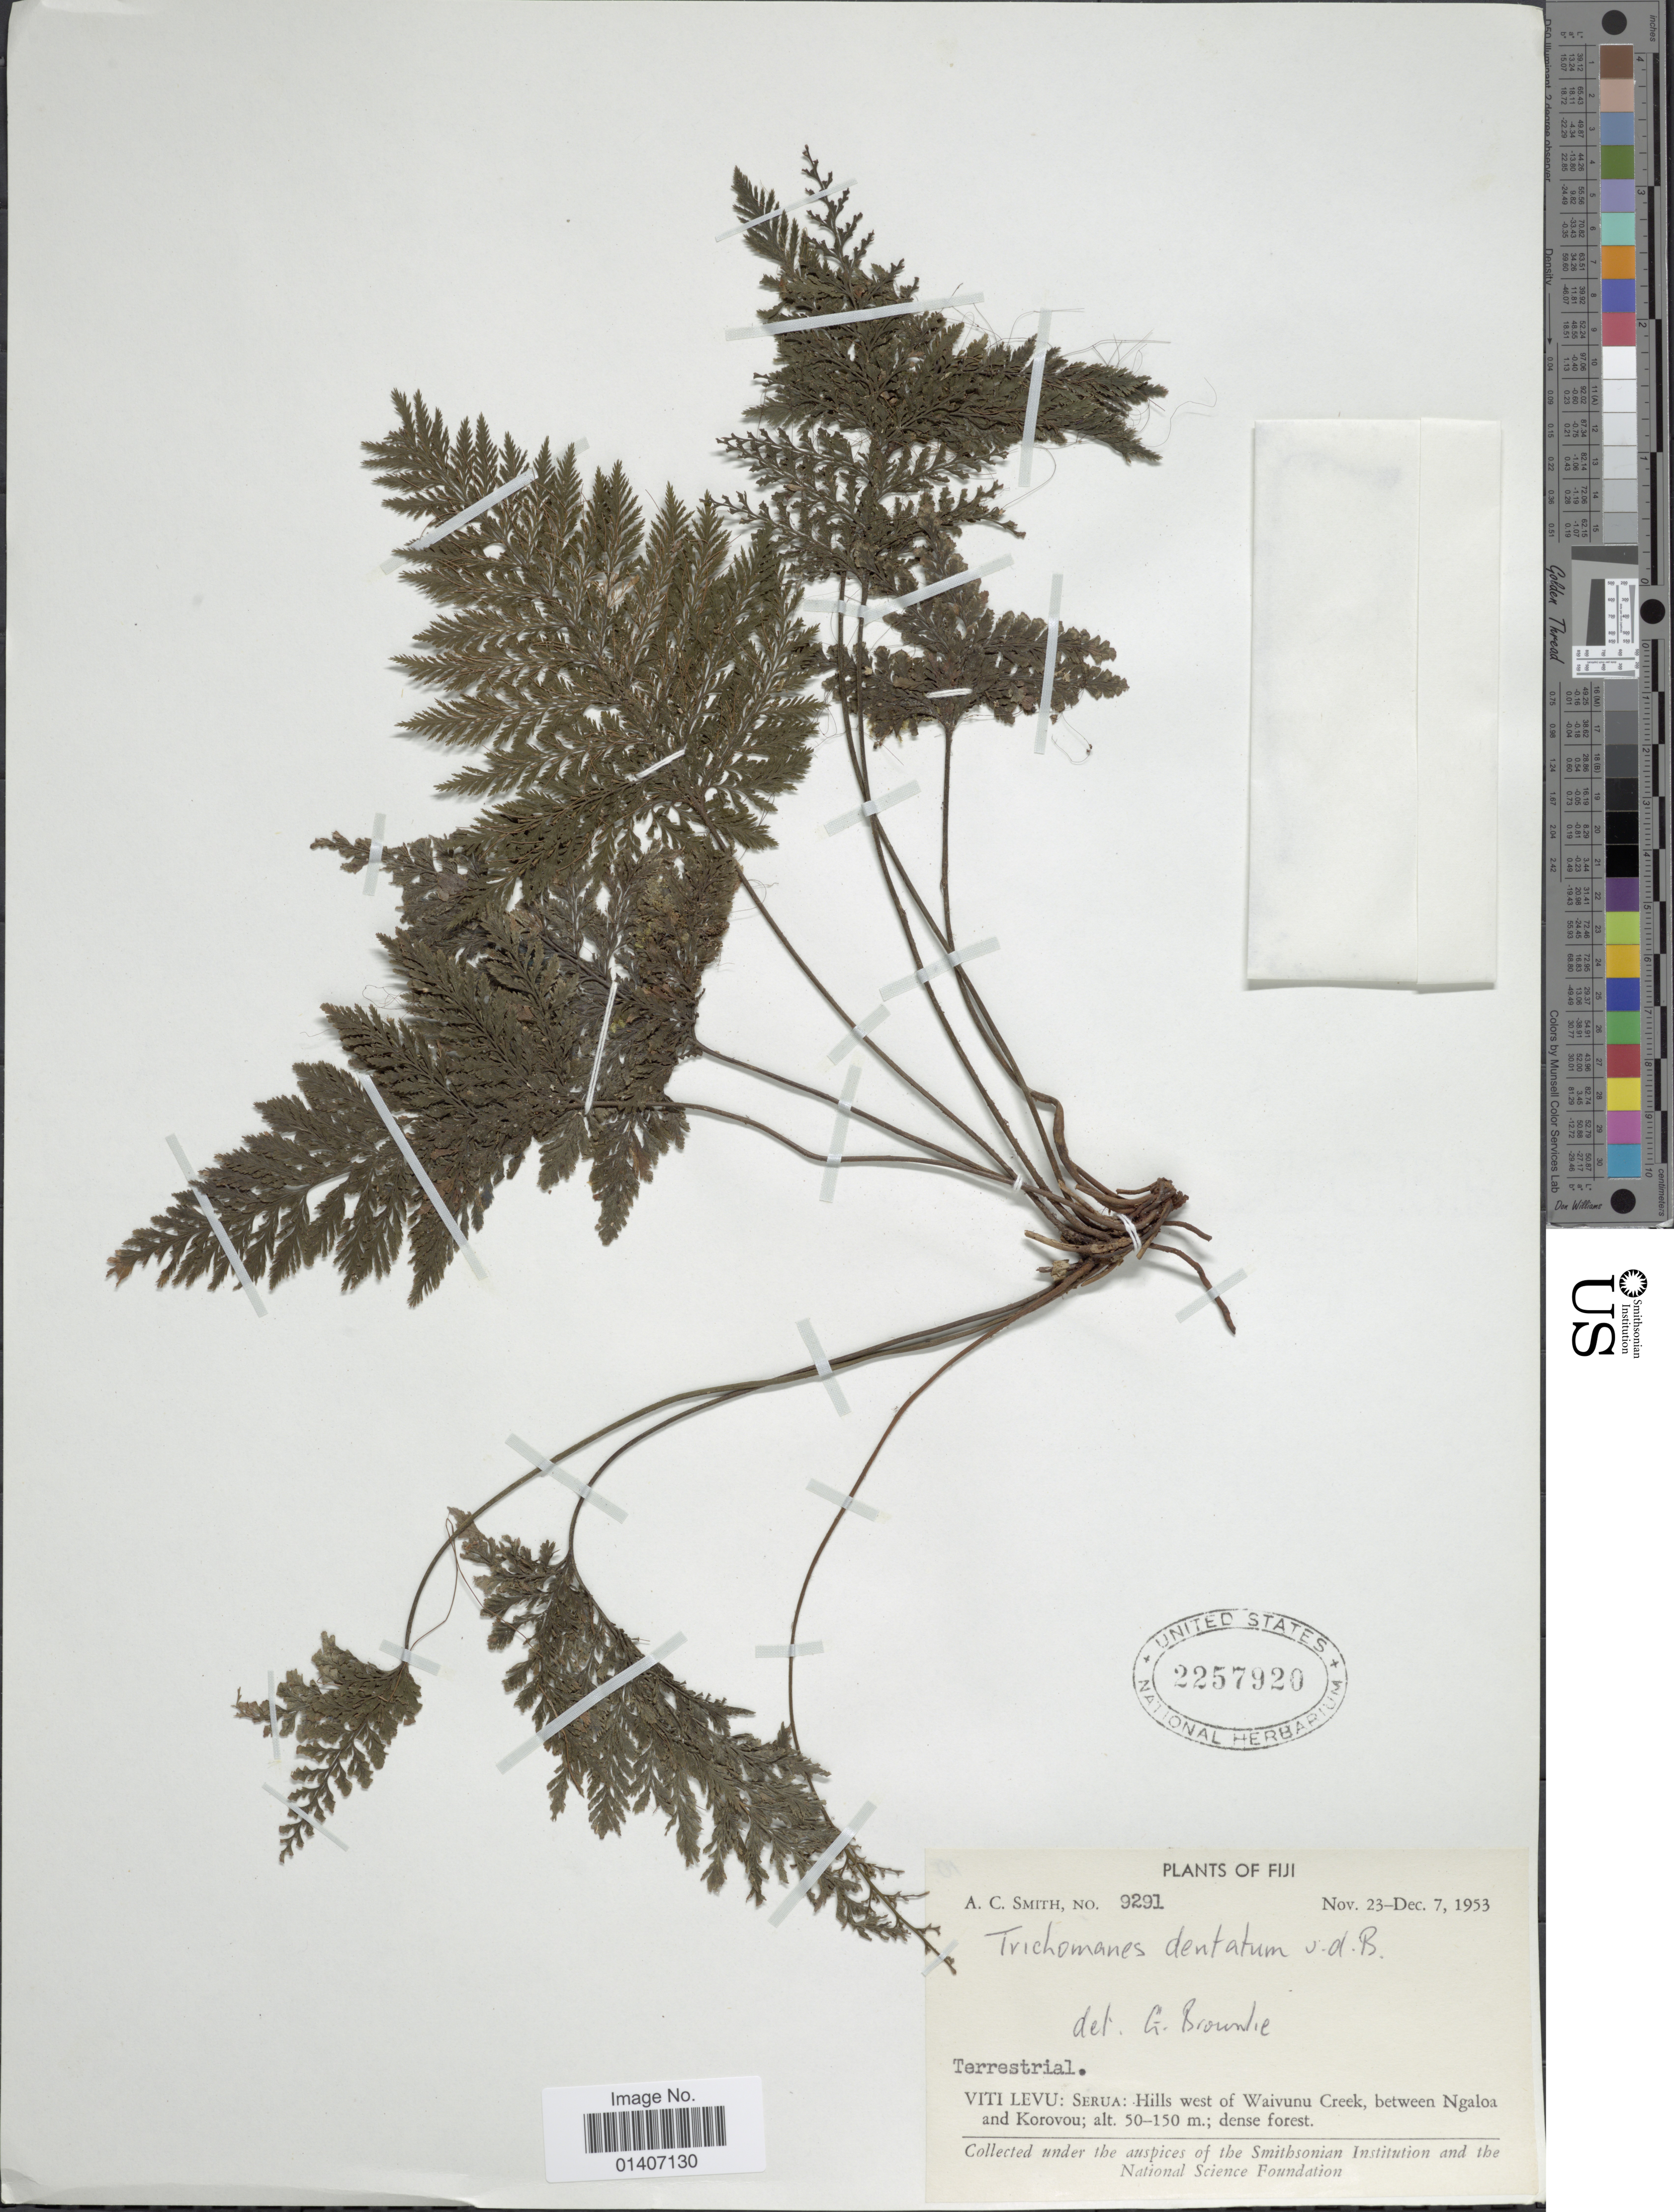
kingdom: Plantae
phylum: Tracheophyta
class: Polypodiopsida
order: Hymenophyllales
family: Hymenophyllaceae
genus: Abrodictyum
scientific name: Abrodictyum dentatum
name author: (Bosch) Ebihara & K. Iwats.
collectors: A. C. Smith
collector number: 9291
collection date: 1953-11-23/1953-12-07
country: Fiji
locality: Viti Levu: Serua: Hills West of Waivunu Creek, between Ngaloa and Korovou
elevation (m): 50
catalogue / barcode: US 2257920